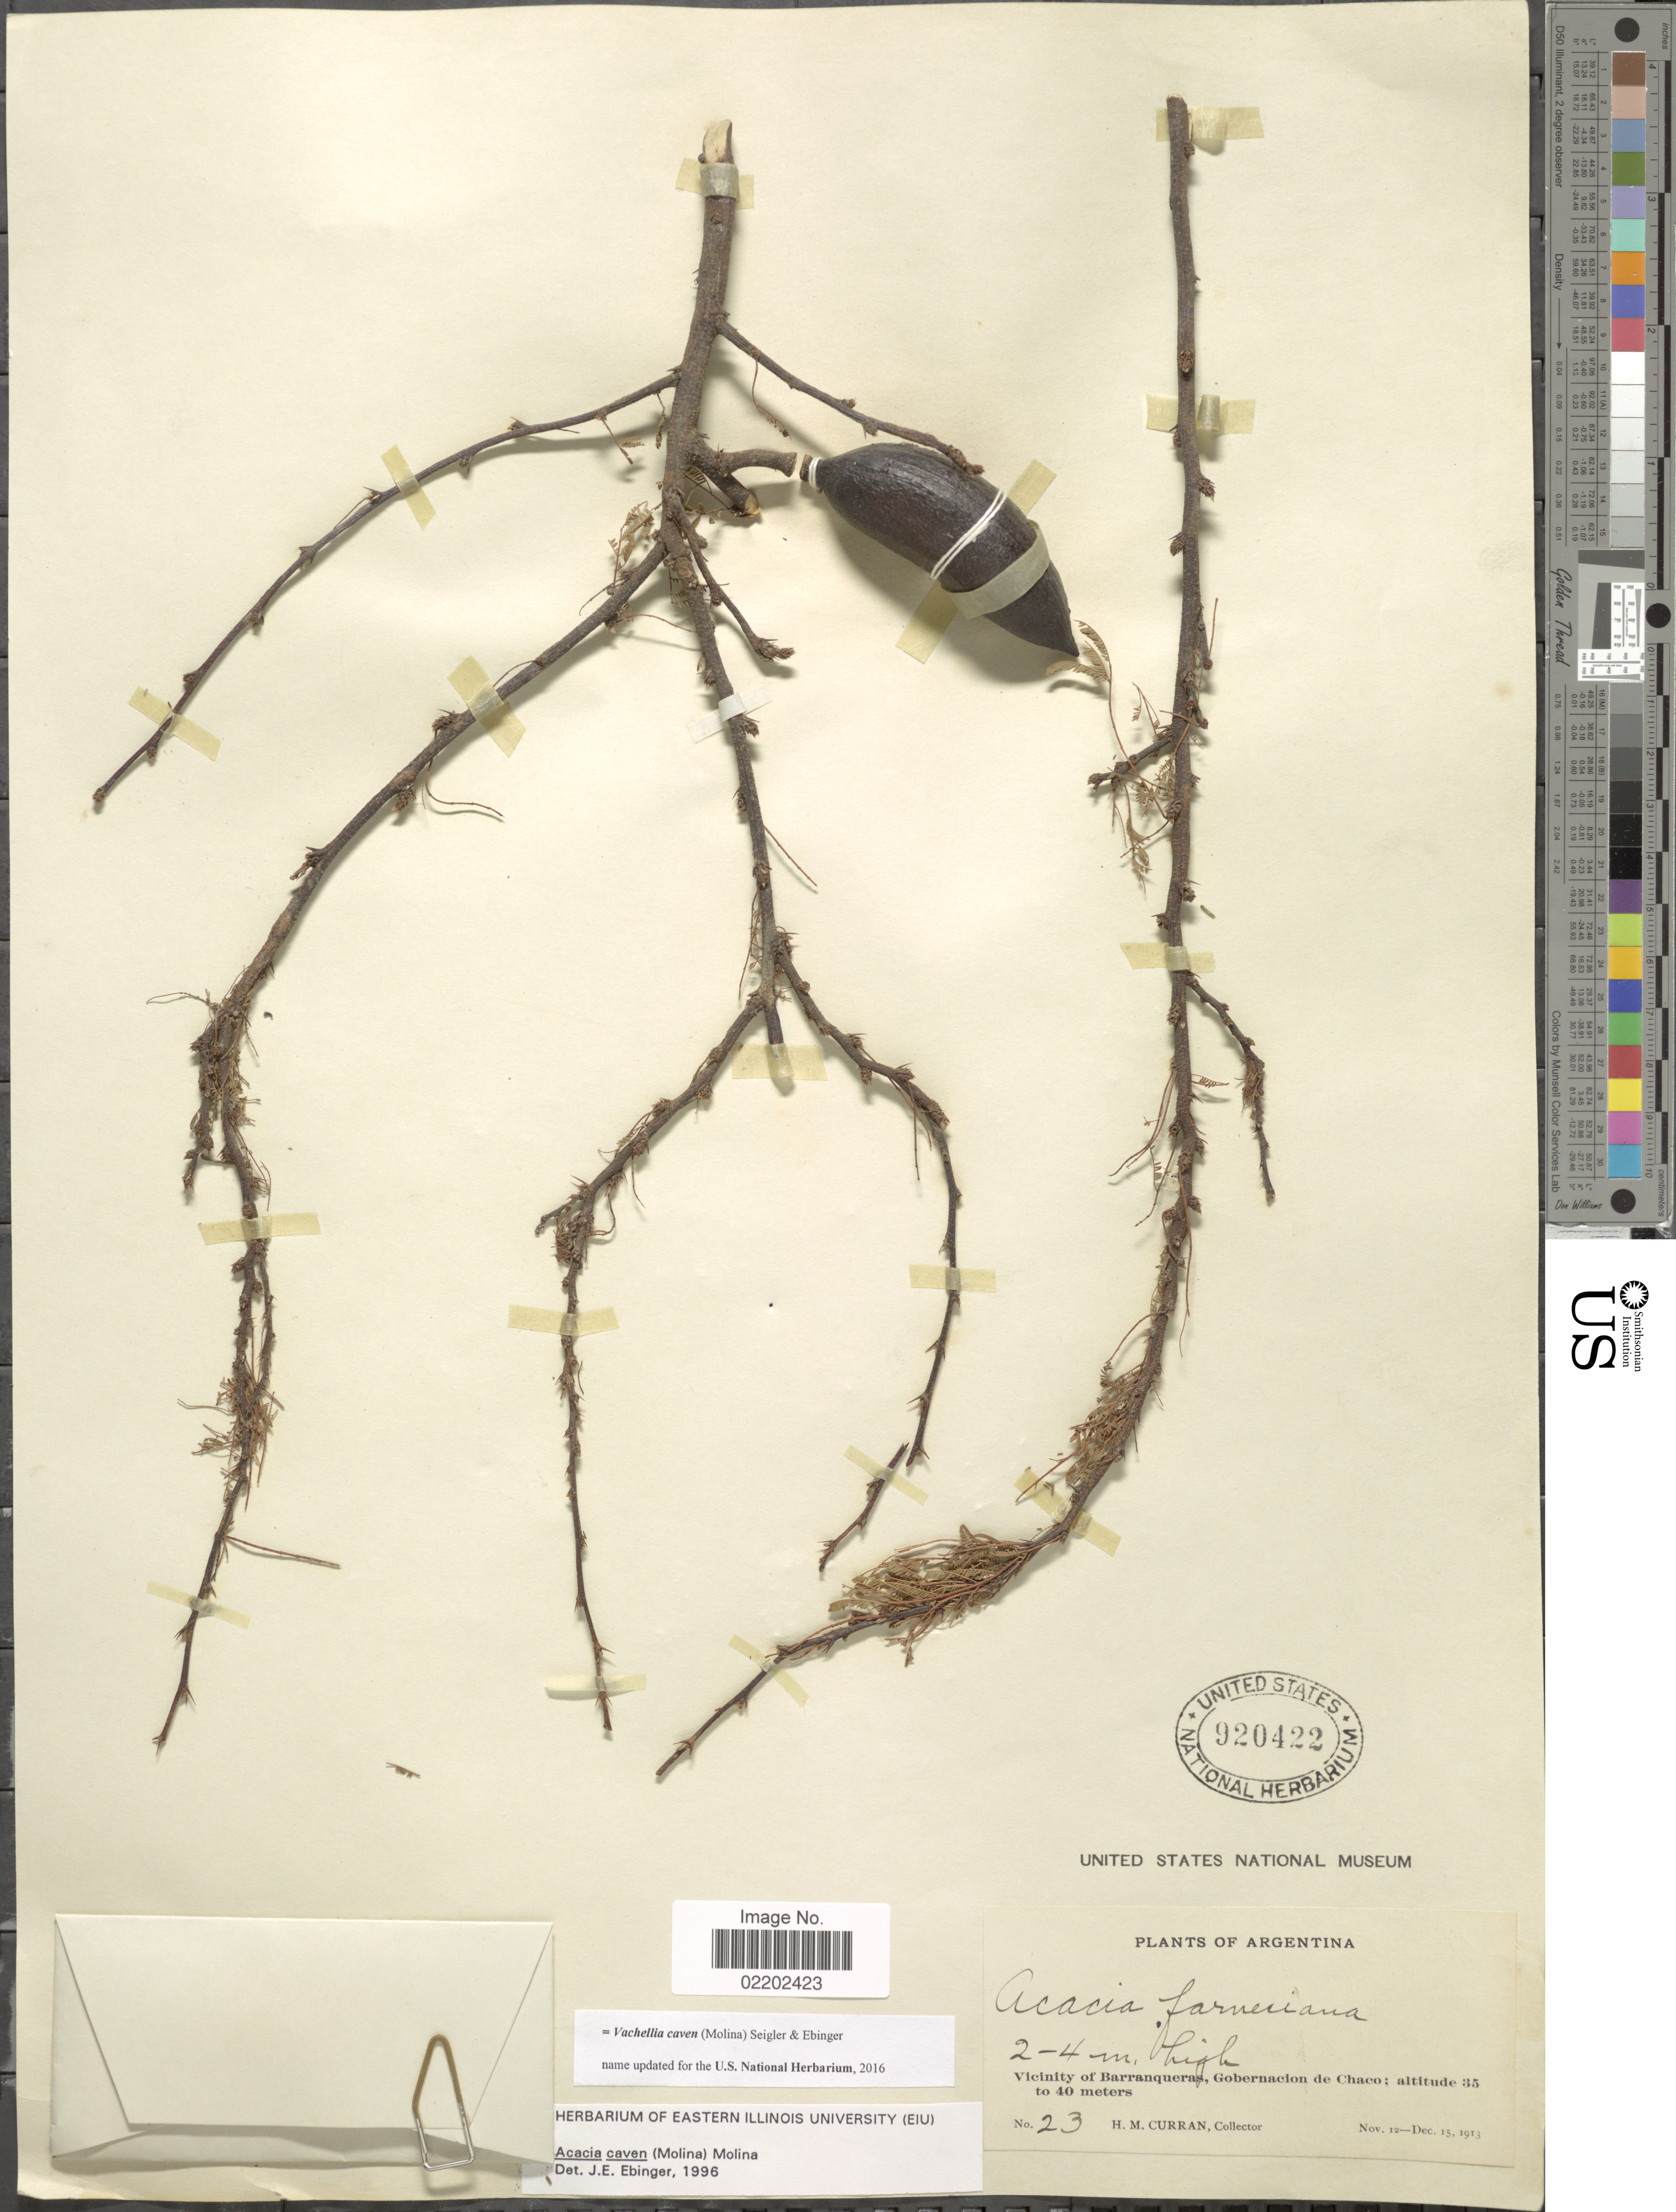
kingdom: Plantae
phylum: Tracheophyta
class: Magnoliopsida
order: Fabales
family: Fabaceae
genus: Vachellia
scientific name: Vachellia caven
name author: (Molina) Seigler & Ebinger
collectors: H. M. Curran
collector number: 23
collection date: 1913-11-12/1913-12-15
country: Argentina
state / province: Chaco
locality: Vicinity of Barranqueras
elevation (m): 35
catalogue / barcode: US 920422